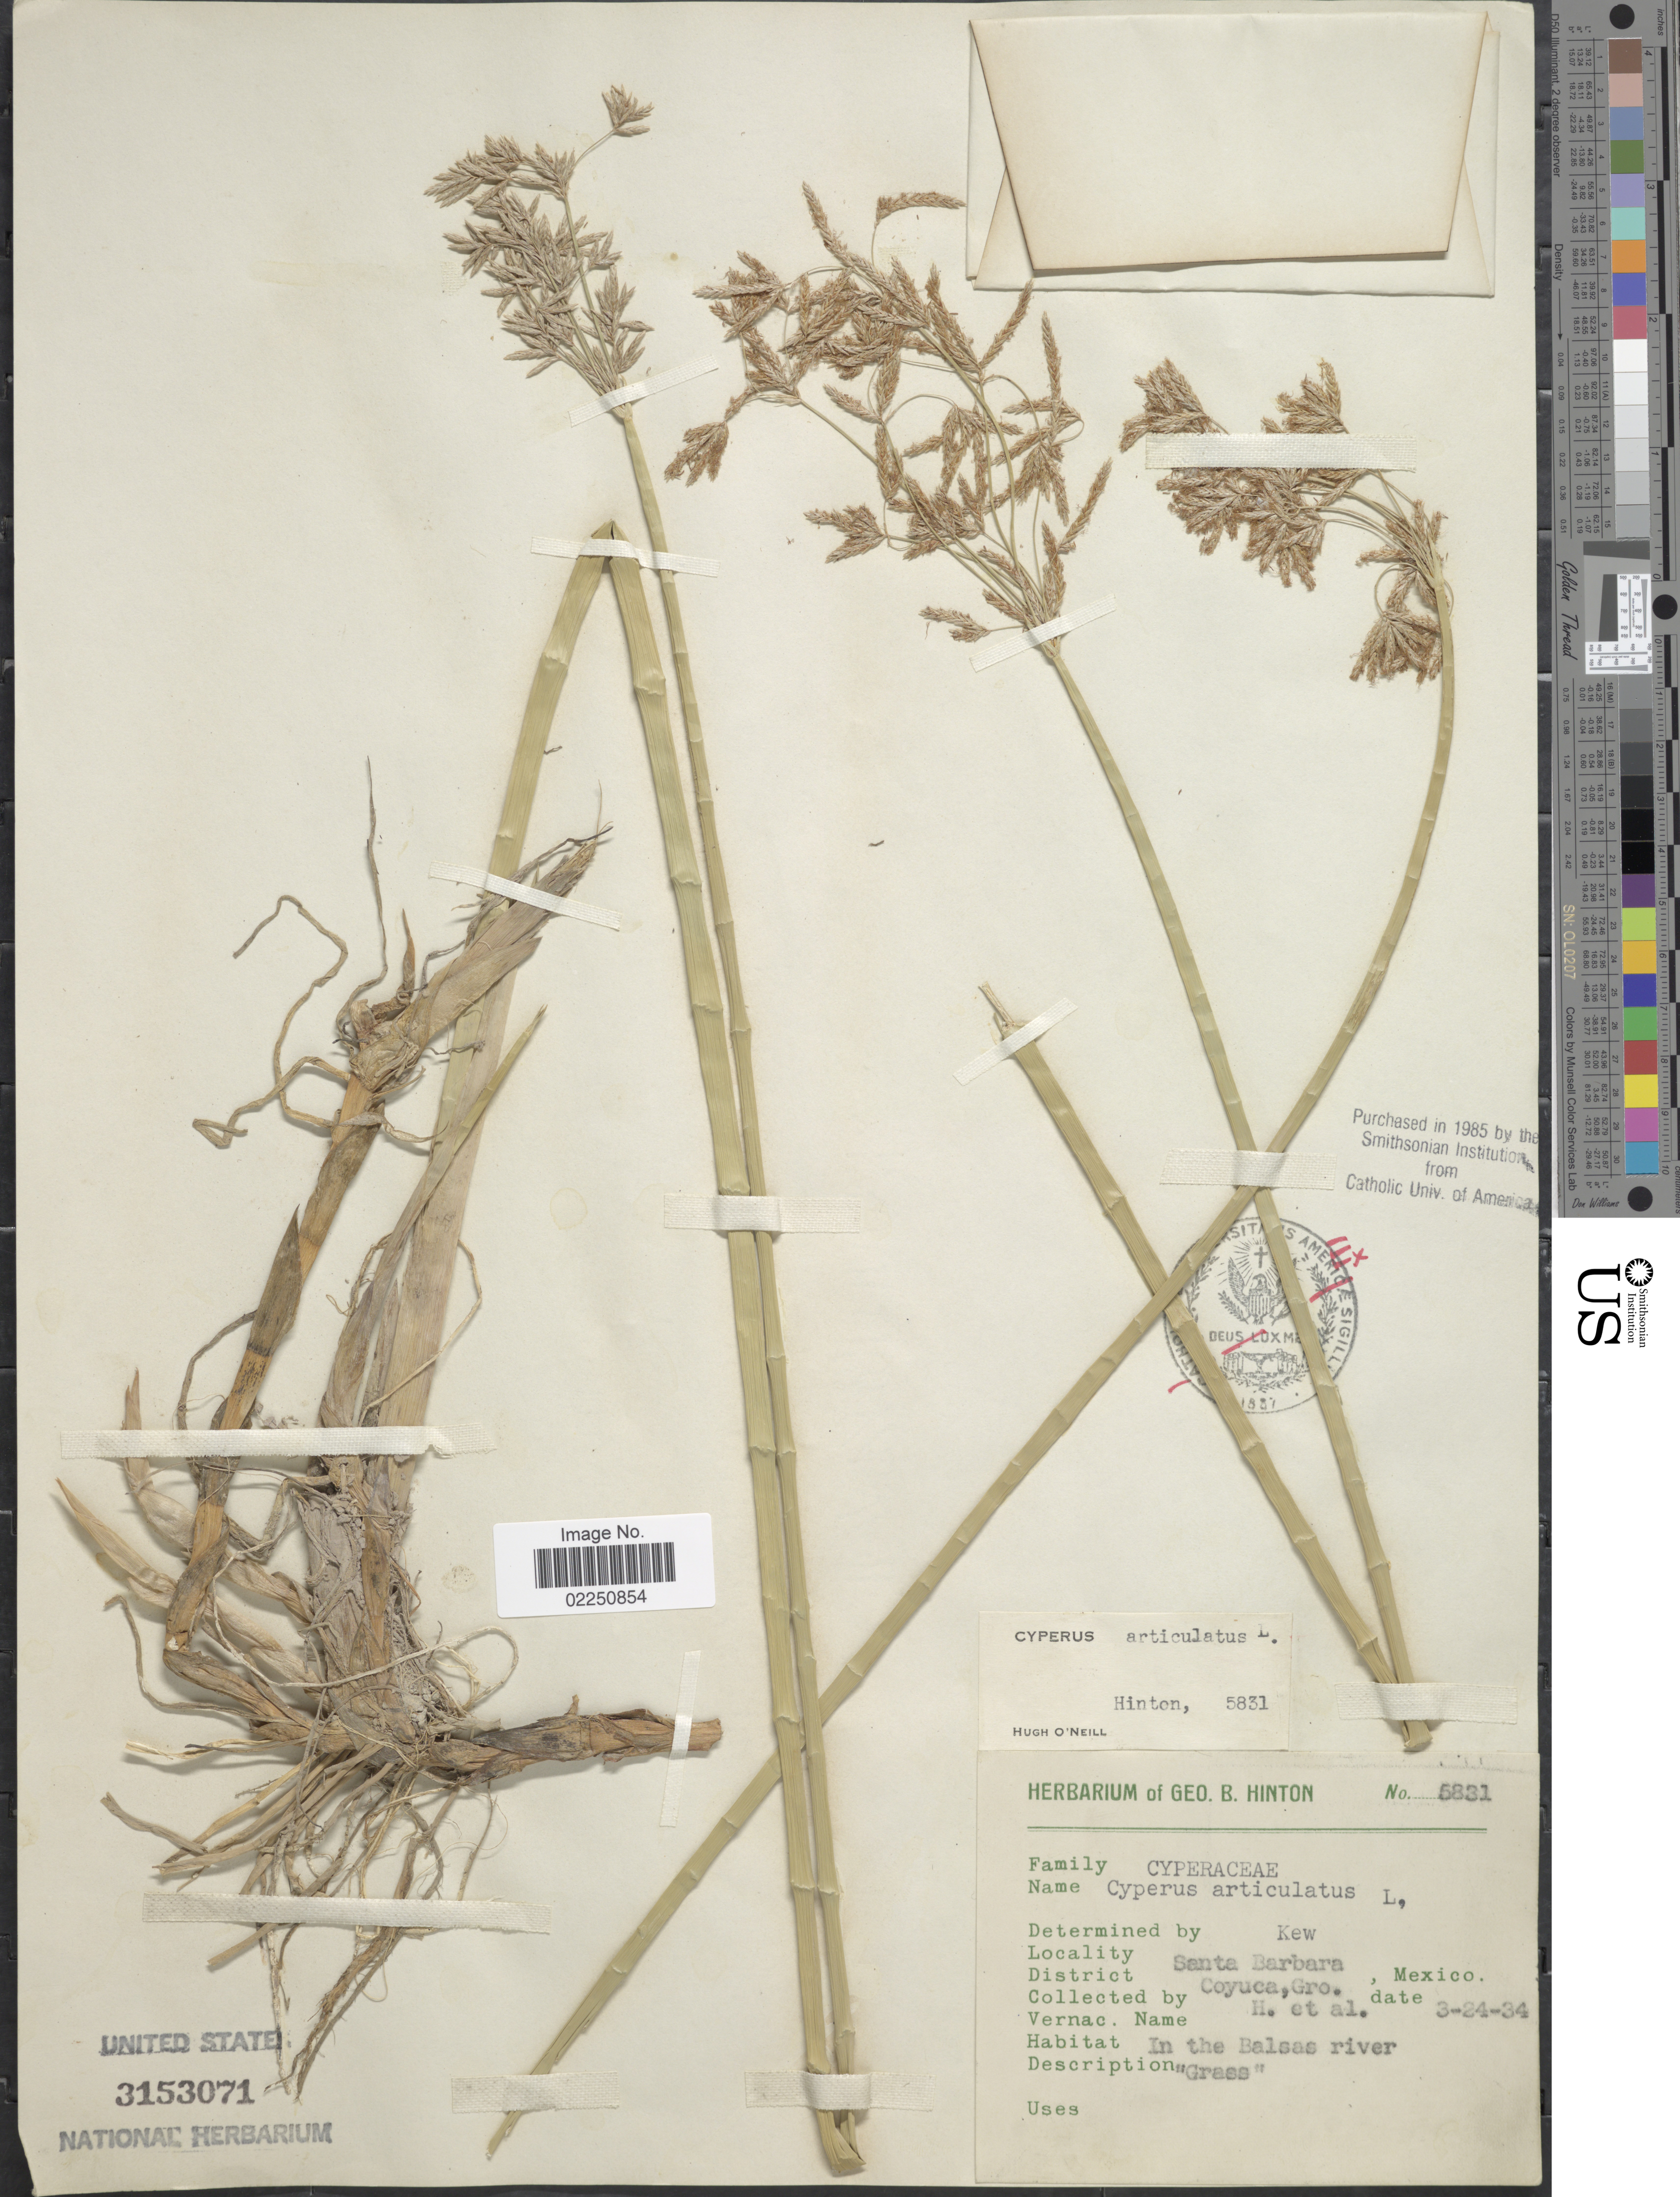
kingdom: Plantae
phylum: Tracheophyta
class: Liliopsida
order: Poales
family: Cyperaceae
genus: Cyperus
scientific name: Cyperus articulatus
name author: L.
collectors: G. B. Hinton & et al.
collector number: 5831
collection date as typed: Transcribed d/m/y: 24/3/34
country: Mexico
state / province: Guerrero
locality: Santa Barbara. District Coyuca, Gro.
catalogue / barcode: US 3153071